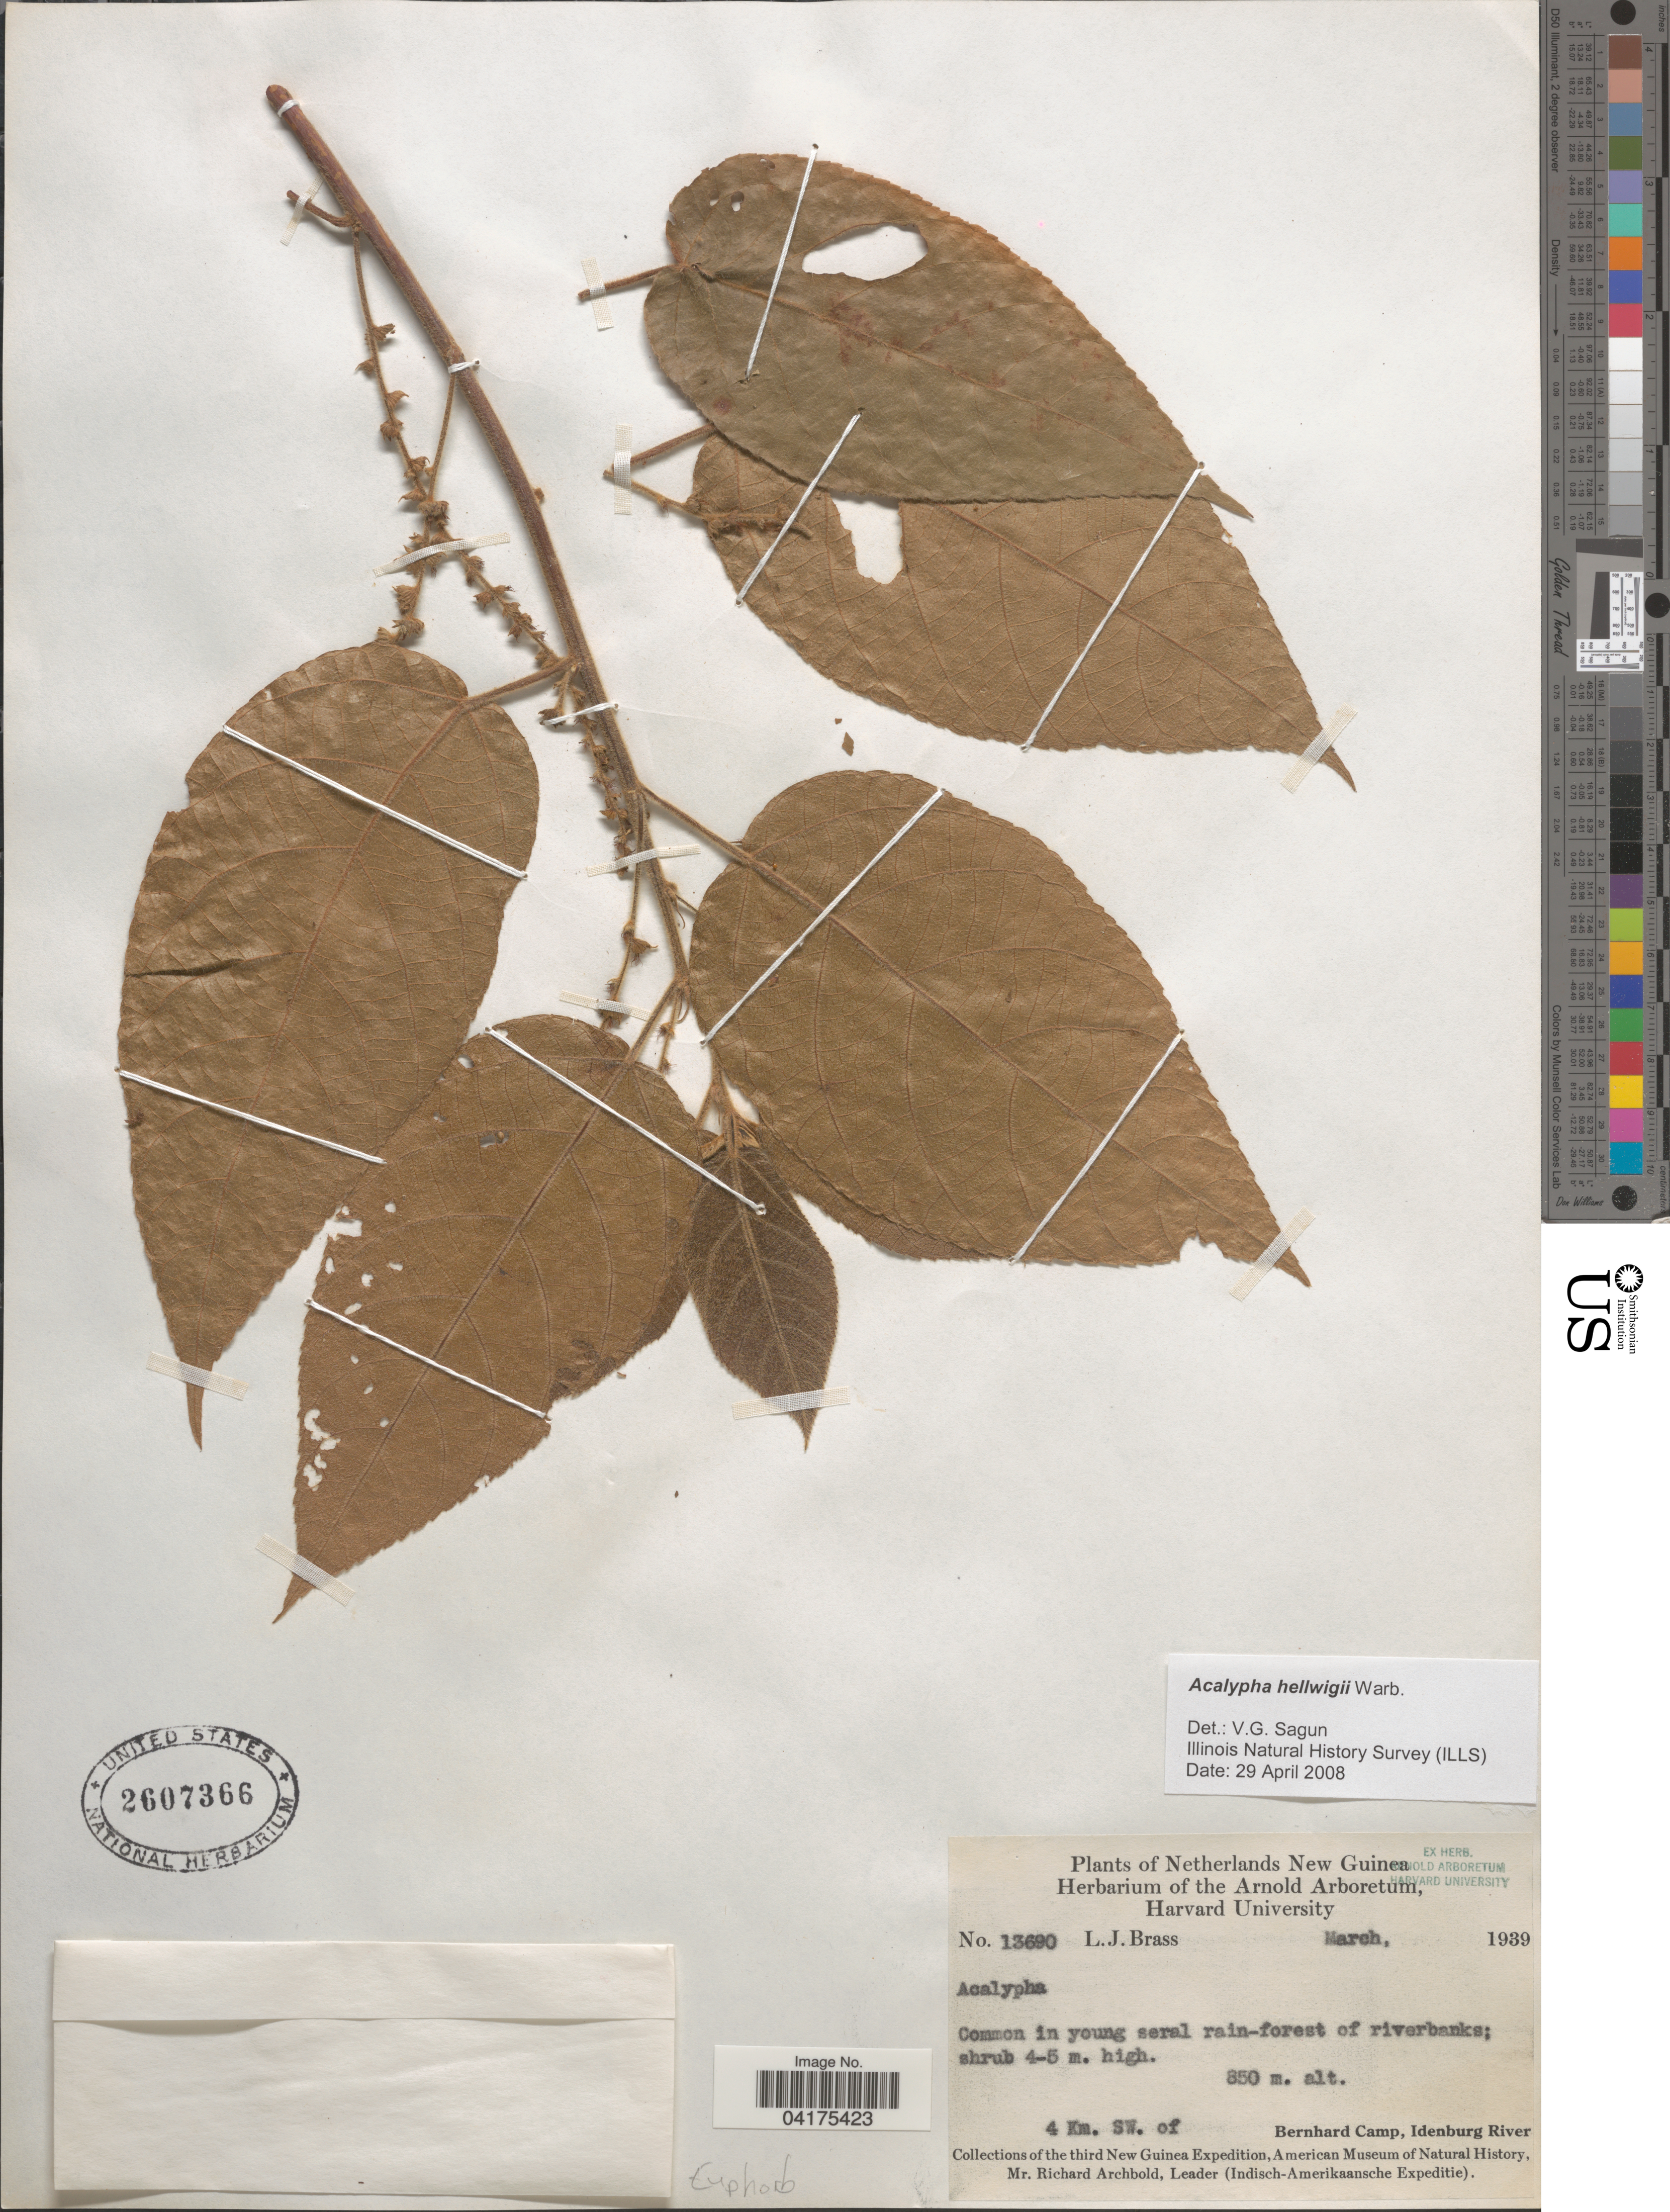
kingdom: Plantae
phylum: Tracheophyta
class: Magnoliopsida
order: Malpighiales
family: Euphorbiaceae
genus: Acalypha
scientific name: Acalypha hellwigii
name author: Warb.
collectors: L. J. Brass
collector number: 13690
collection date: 1939-03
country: Indonesia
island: New Guinea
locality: Netherlands New Guinea. Bernhard Camp, Idenburg River. The Third Guinea Expedition, American Museum of Natural History, Mr. Richard Archbold, Leader (Indisch-Amerikaansche Expeditie).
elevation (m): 850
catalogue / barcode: US 2607366